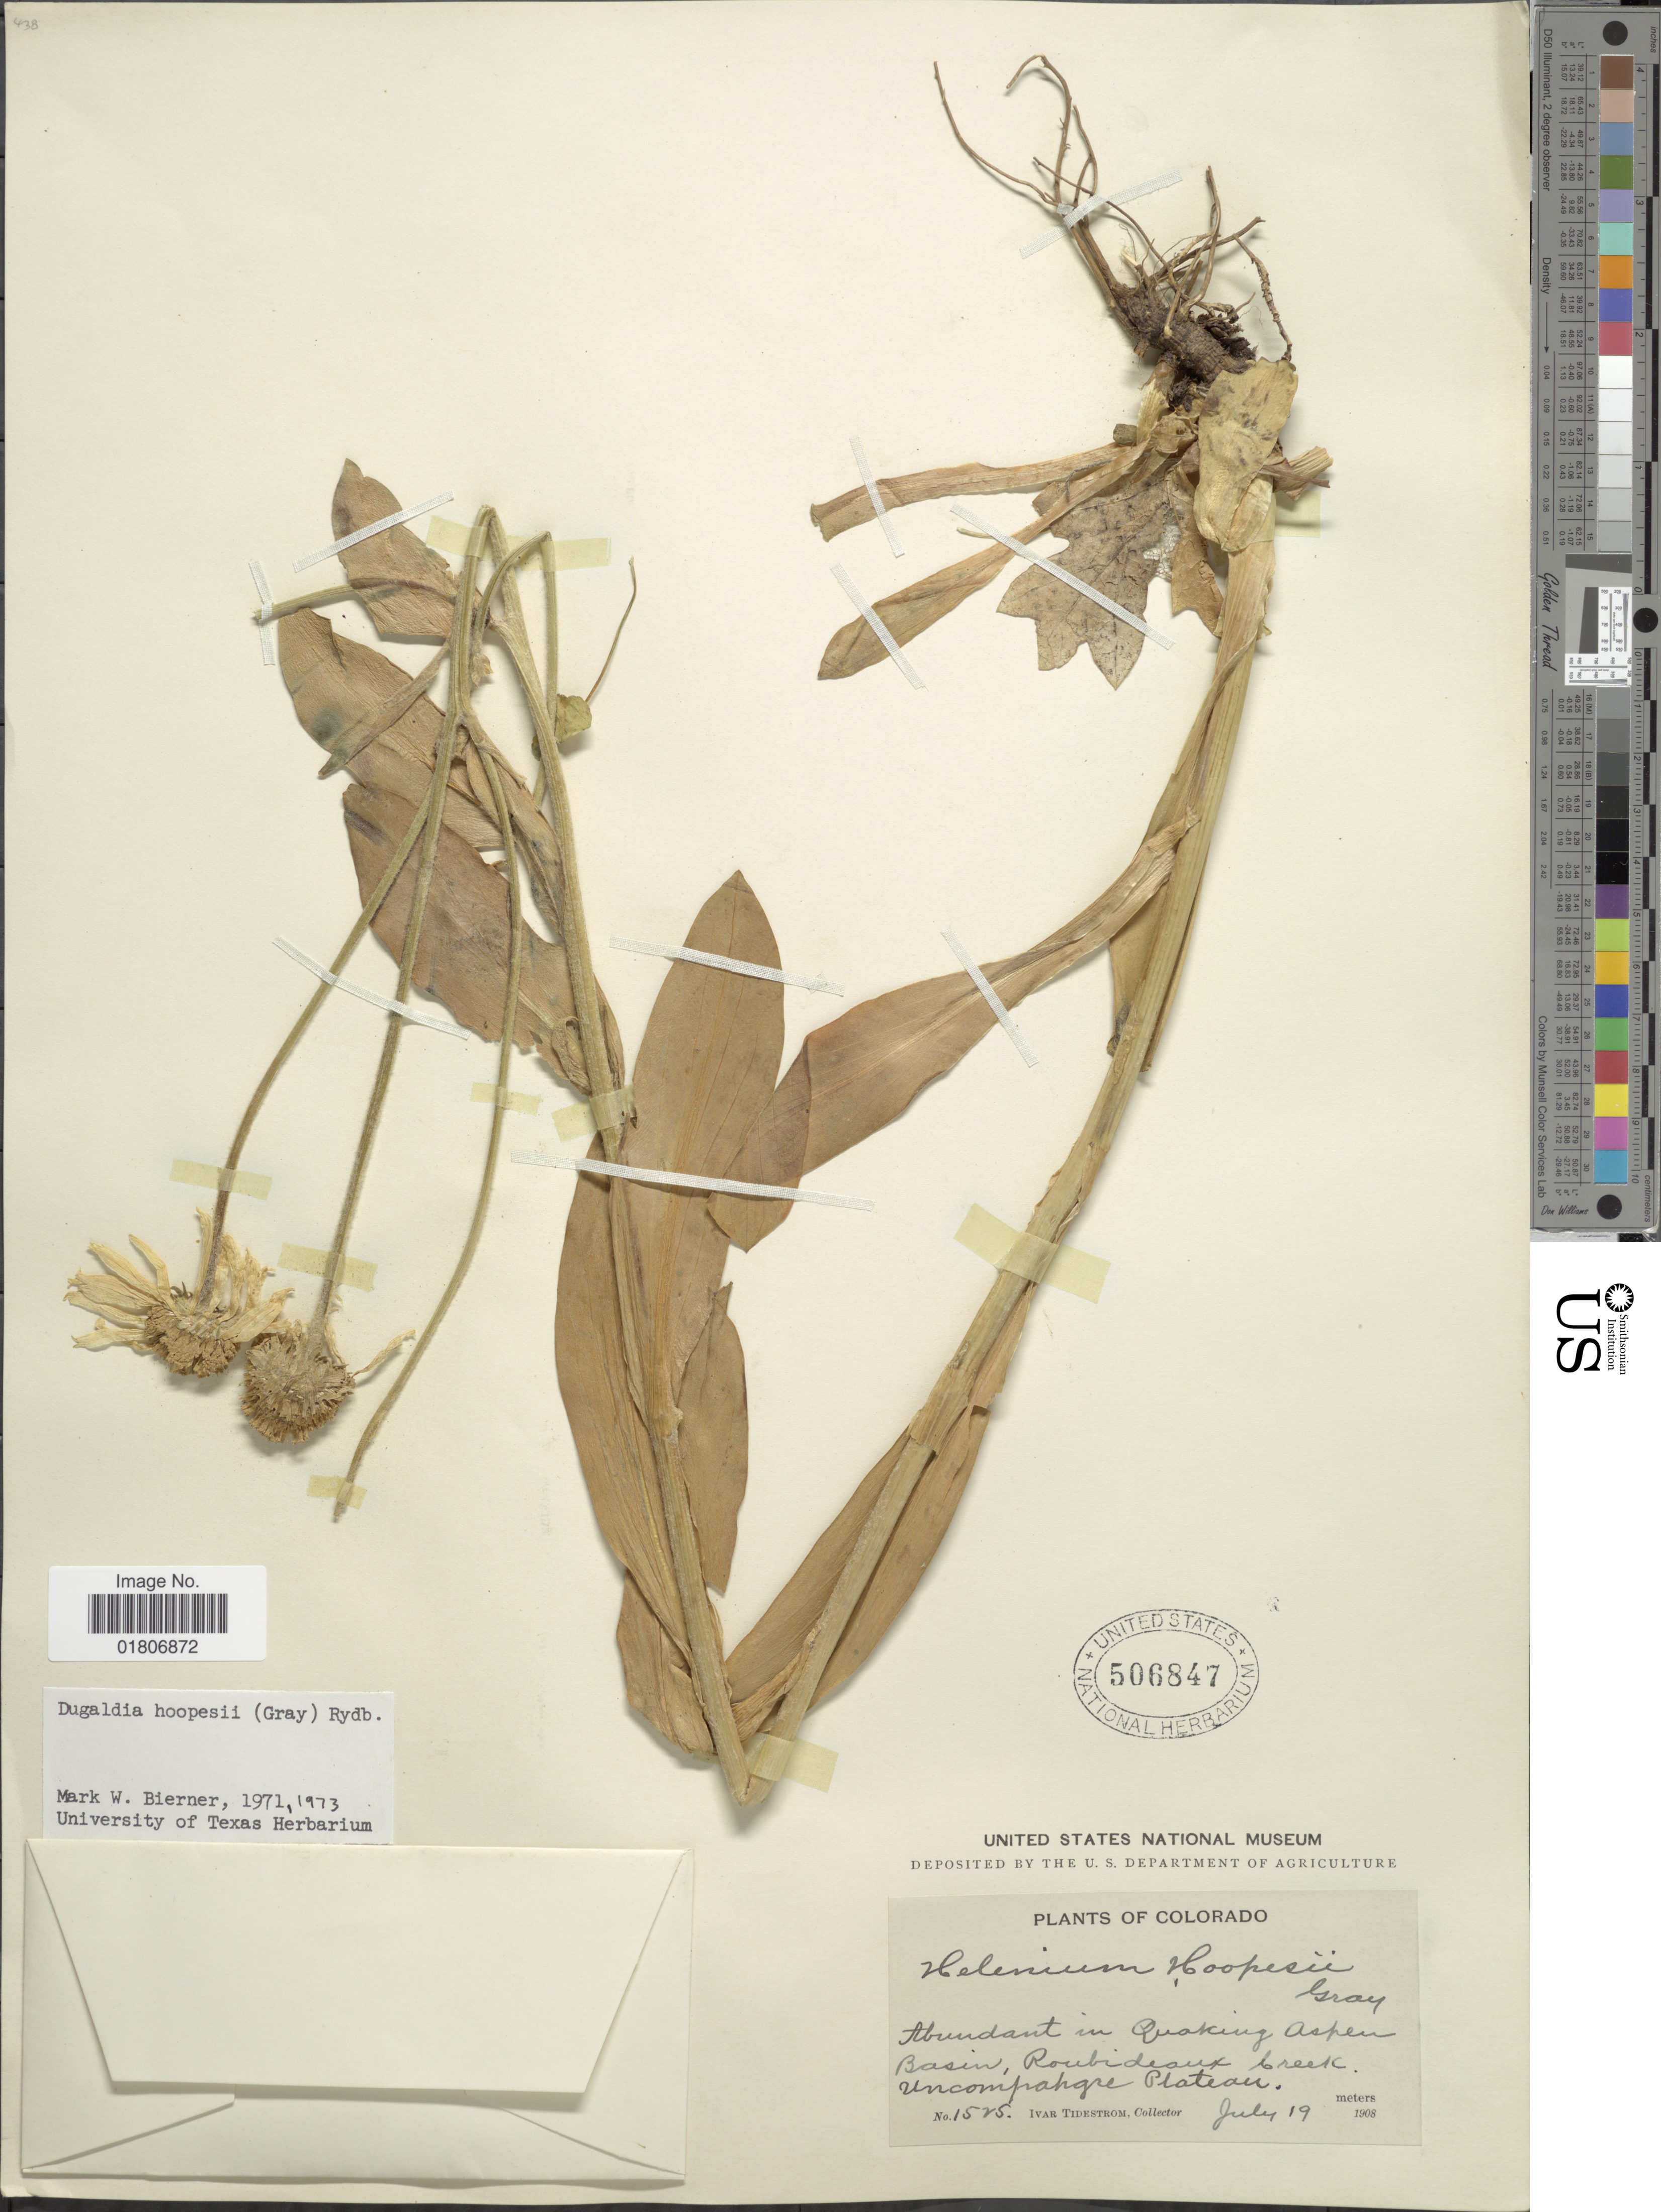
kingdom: Plantae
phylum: Tracheophyta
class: Magnoliopsida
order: Asterales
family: Asteraceae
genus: Dugaldia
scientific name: Dugaldia hoopesii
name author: (A. Gray) Rydb.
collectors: I. F. Tidestrom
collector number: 1525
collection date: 1908-07-19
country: United States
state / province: Colorado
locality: Abundant in Quaking Aspen Basin, Roubideaux Creek. Uncompahgre Plateau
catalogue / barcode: US 506847